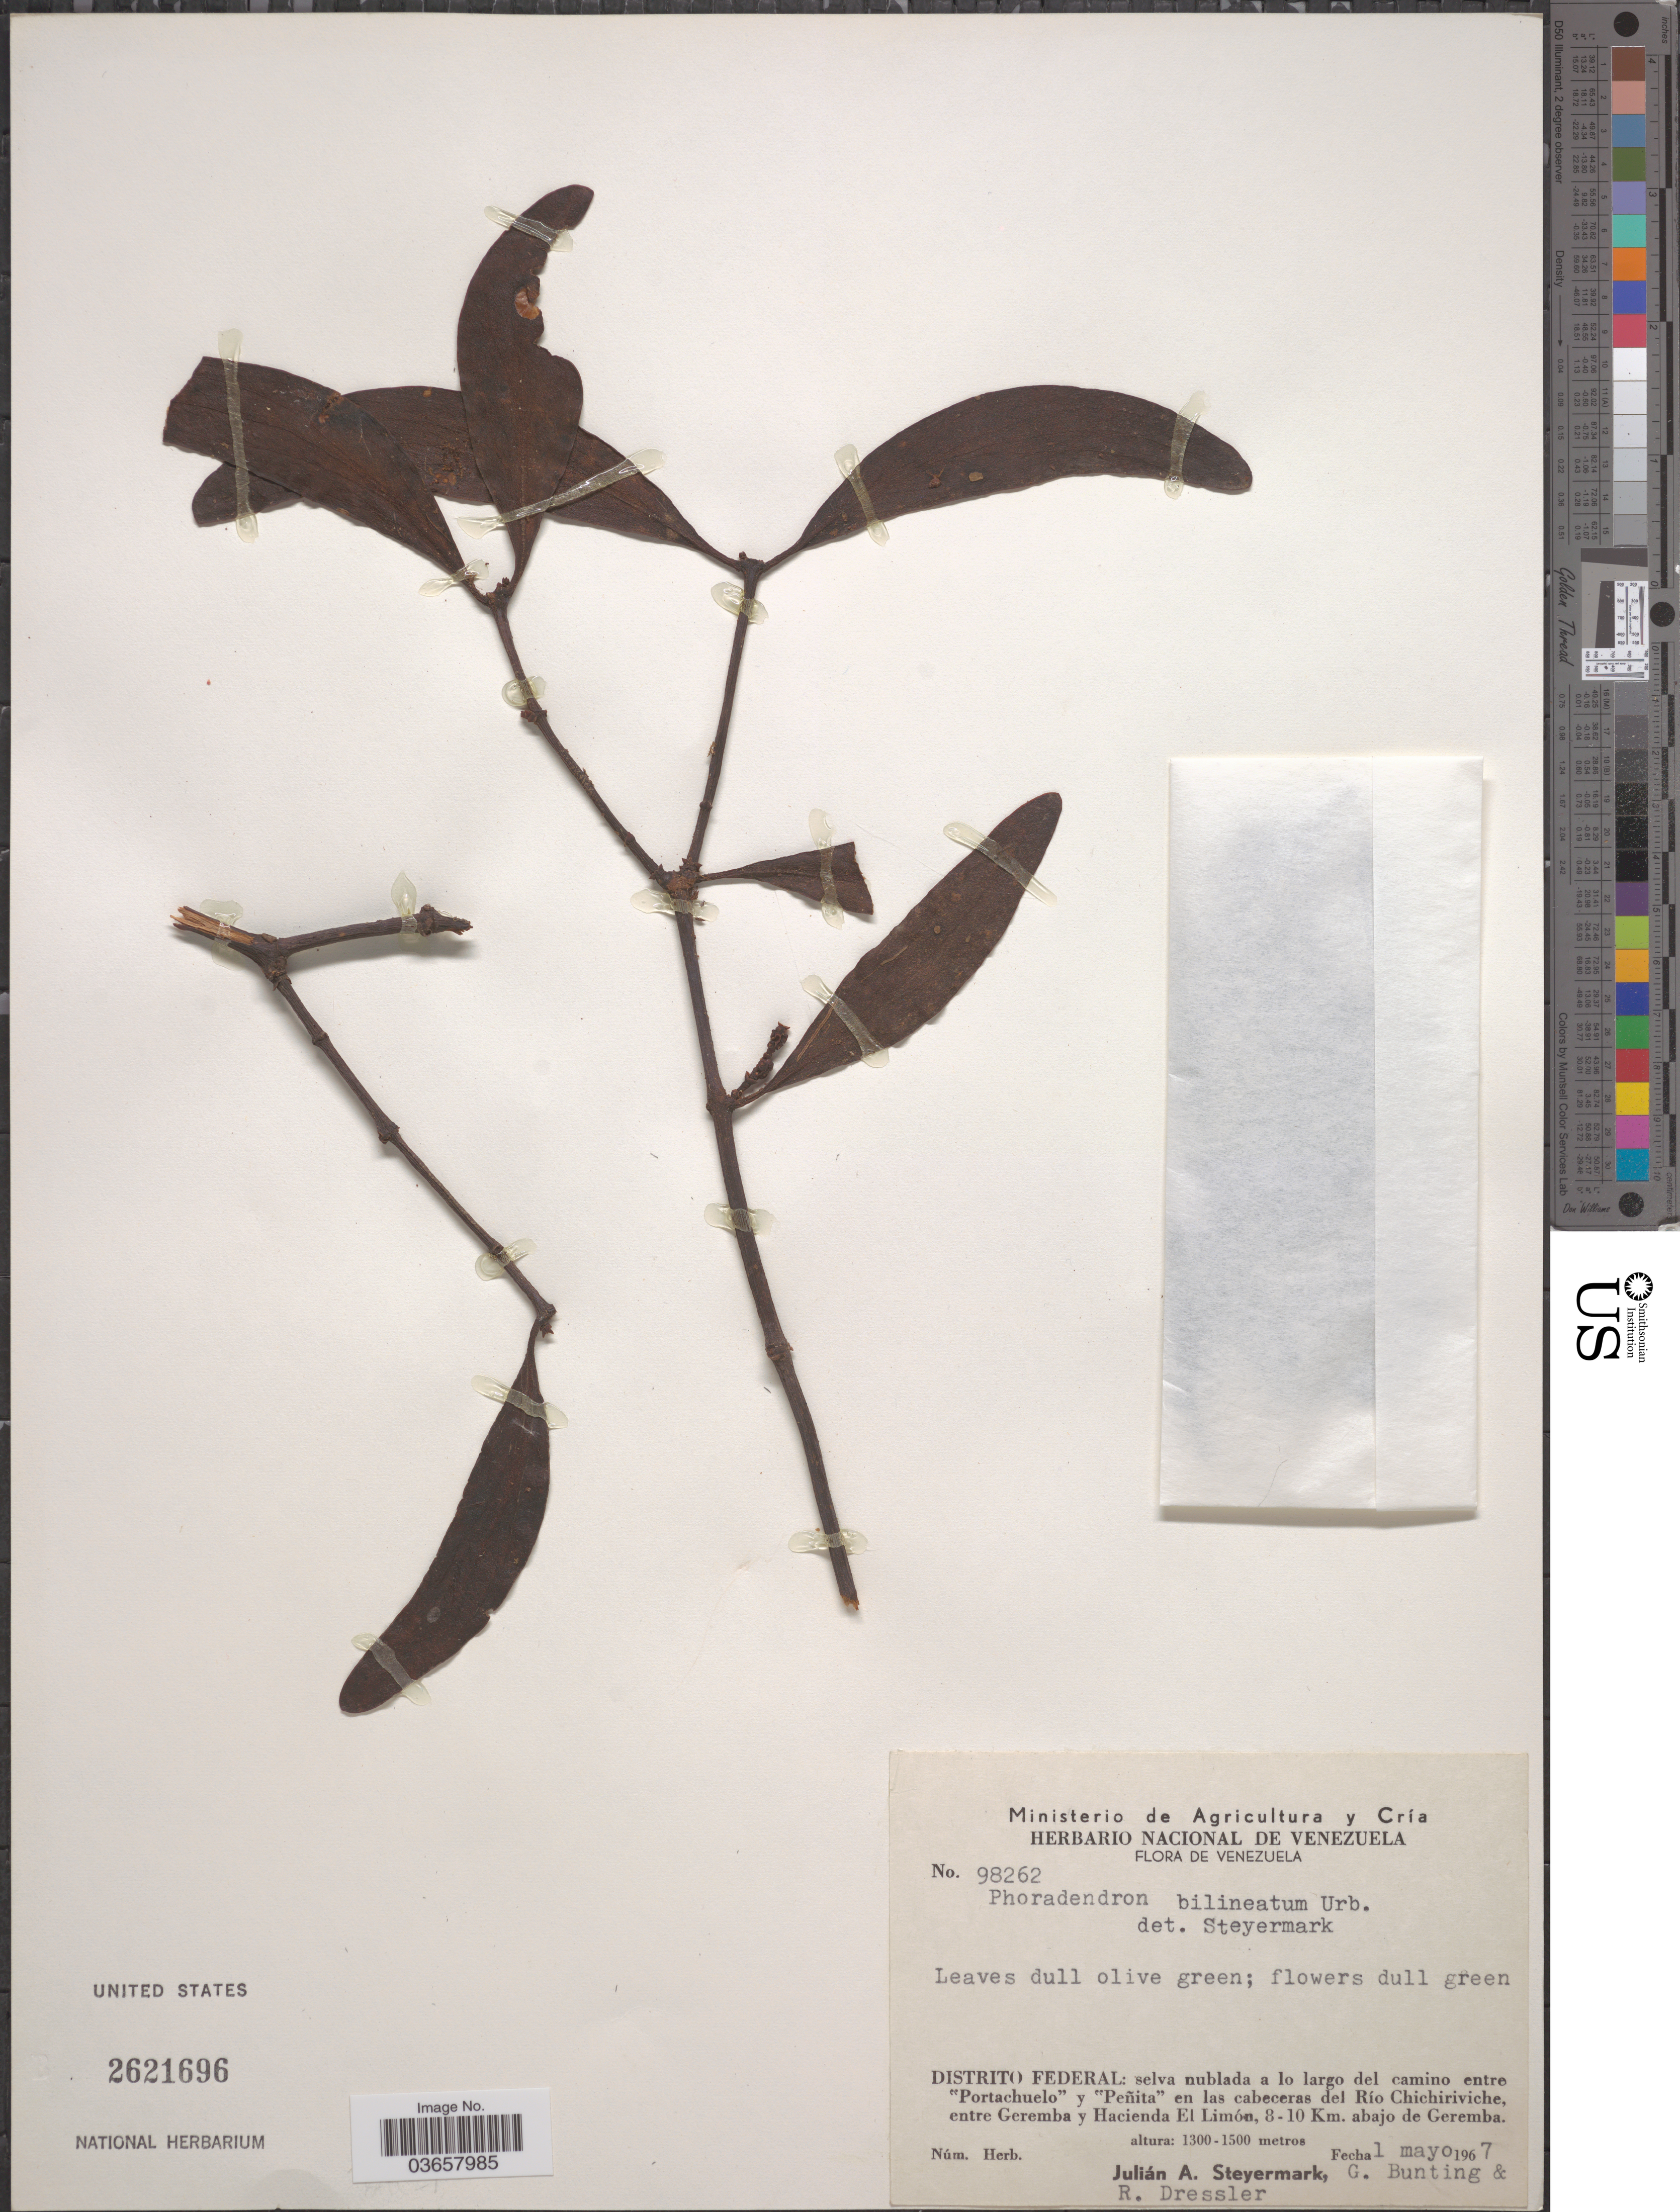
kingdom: Plantae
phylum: Tracheophyta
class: Magnoliopsida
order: Santalales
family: Viscaceae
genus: Phoradendron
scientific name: Phoradendron bilineatum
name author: Urb.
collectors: J. Steyermark, G. Bunting & R. Dressler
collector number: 98262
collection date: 1967-05-01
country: Venezuela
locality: Distrito Federal: selva nublada a lo largo del camino entre "Portachuelo" y "Peñita" en las cabeceras del Río Chichiriviche, entre Geremba y Hacienda El Limón. 8-10 Km. abajo de Geremba.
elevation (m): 1300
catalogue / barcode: US 2621696